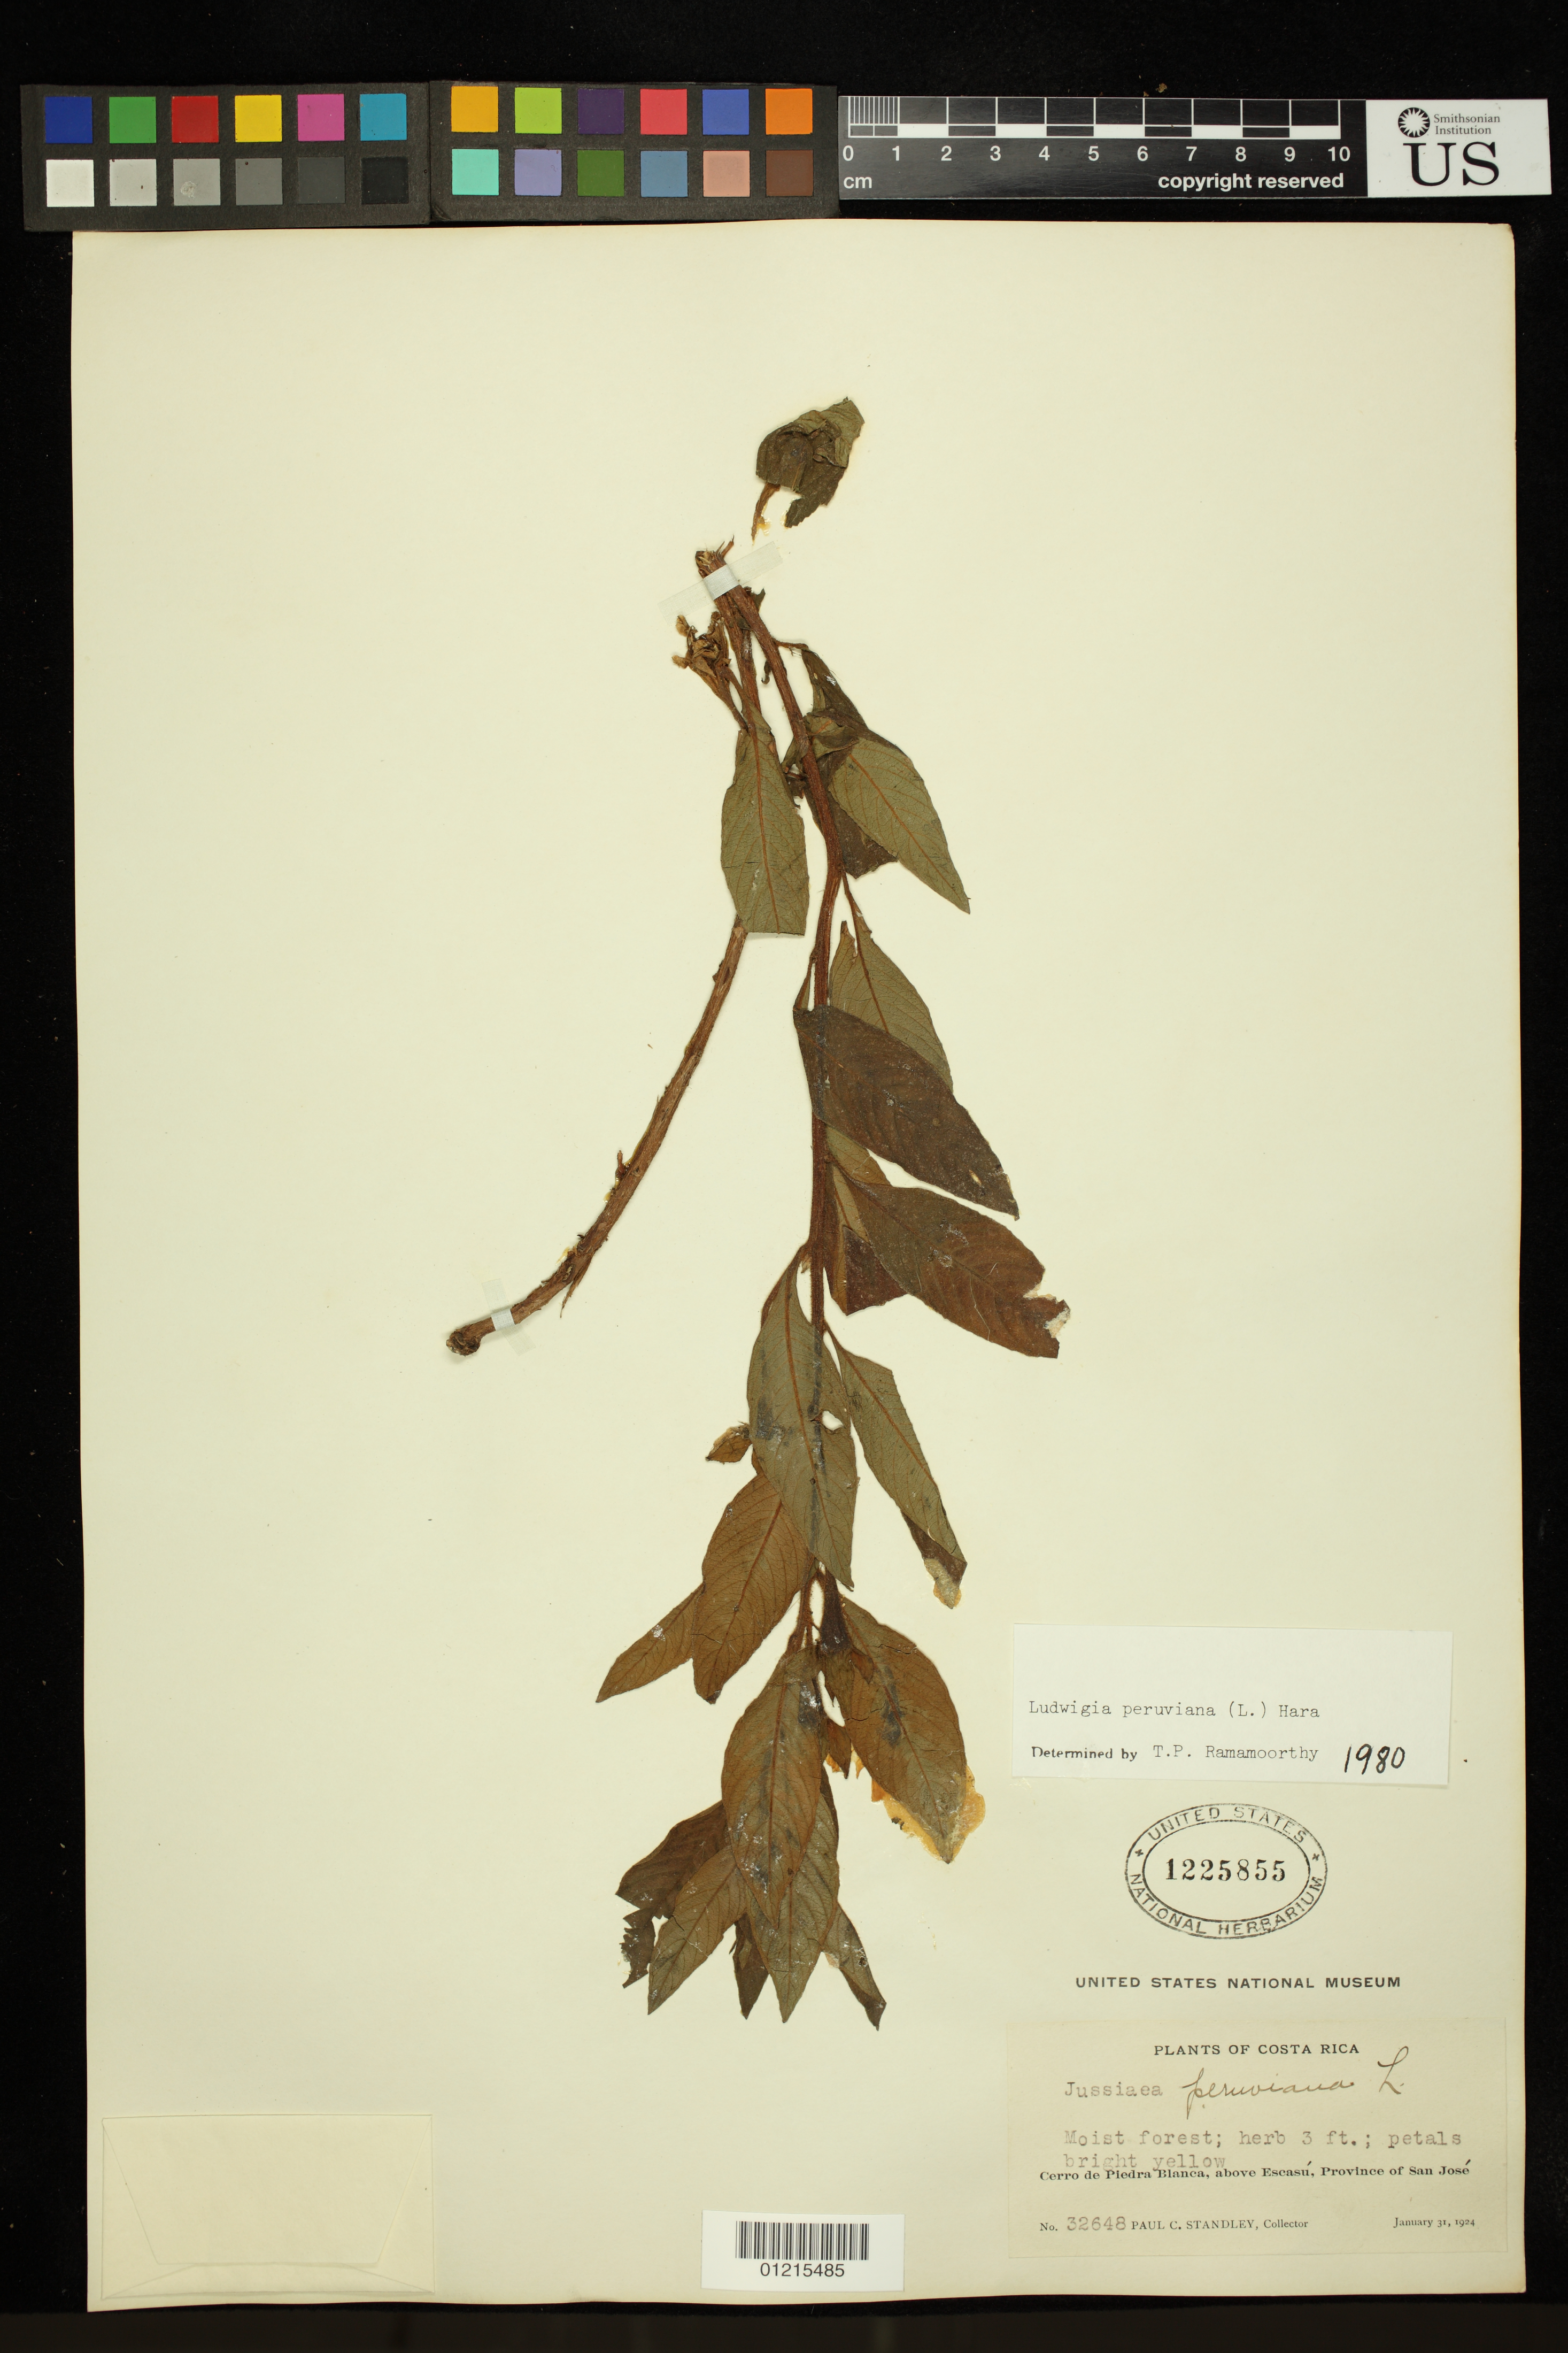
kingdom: Plantae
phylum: Tracheophyta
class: Magnoliopsida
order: Myrtales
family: Onagraceae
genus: Ludwigia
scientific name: Ludwigia peruviana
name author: (L.) H. Hara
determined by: Ramamoorthy, T. P.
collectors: P. C. Standley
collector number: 32648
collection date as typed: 31 Jan 1924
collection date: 1924-01-31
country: Costa Rica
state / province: San José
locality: Cerro de Piedra Blanca, above Escasú.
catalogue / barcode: US 1225855